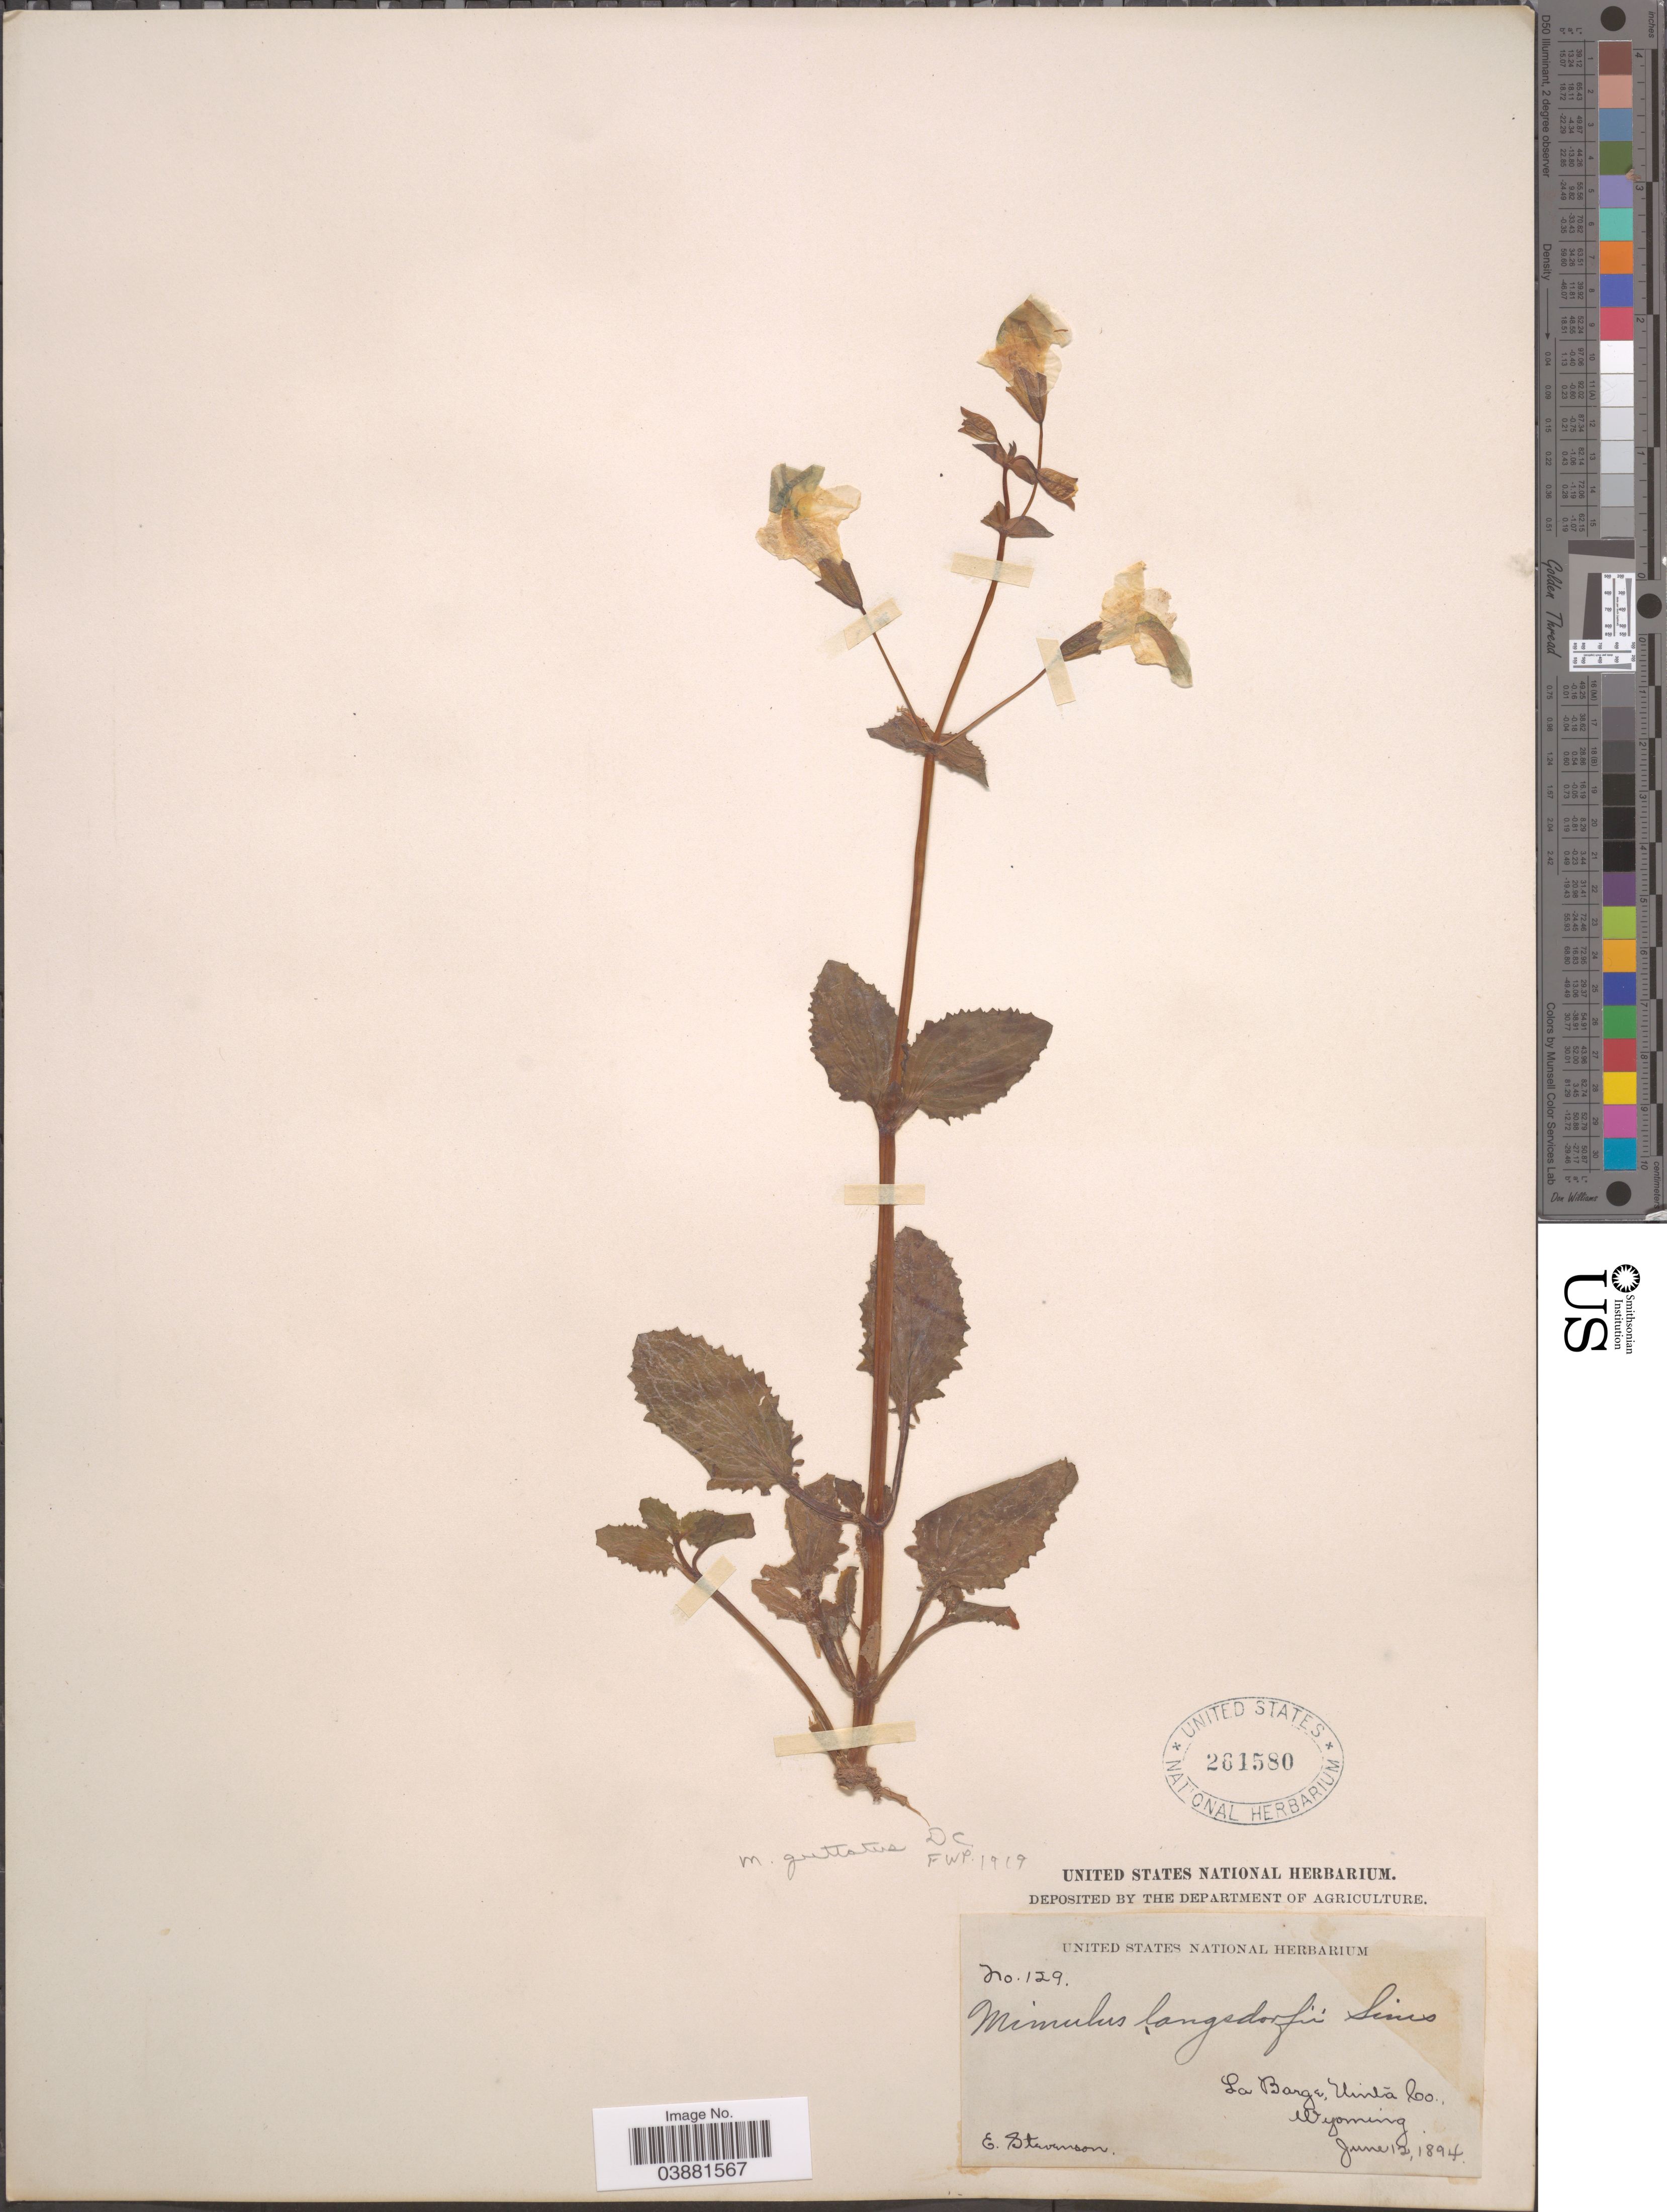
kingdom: Plantae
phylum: Tracheophyta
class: Magnoliopsida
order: Lamiales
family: Phrymaceae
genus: Mimulus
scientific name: Mimulus guttatus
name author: DC.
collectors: E. Stevenson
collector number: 129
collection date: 1894-06-12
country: United States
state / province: Wyoming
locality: La Barge, Uinta Co.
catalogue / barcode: US 261580